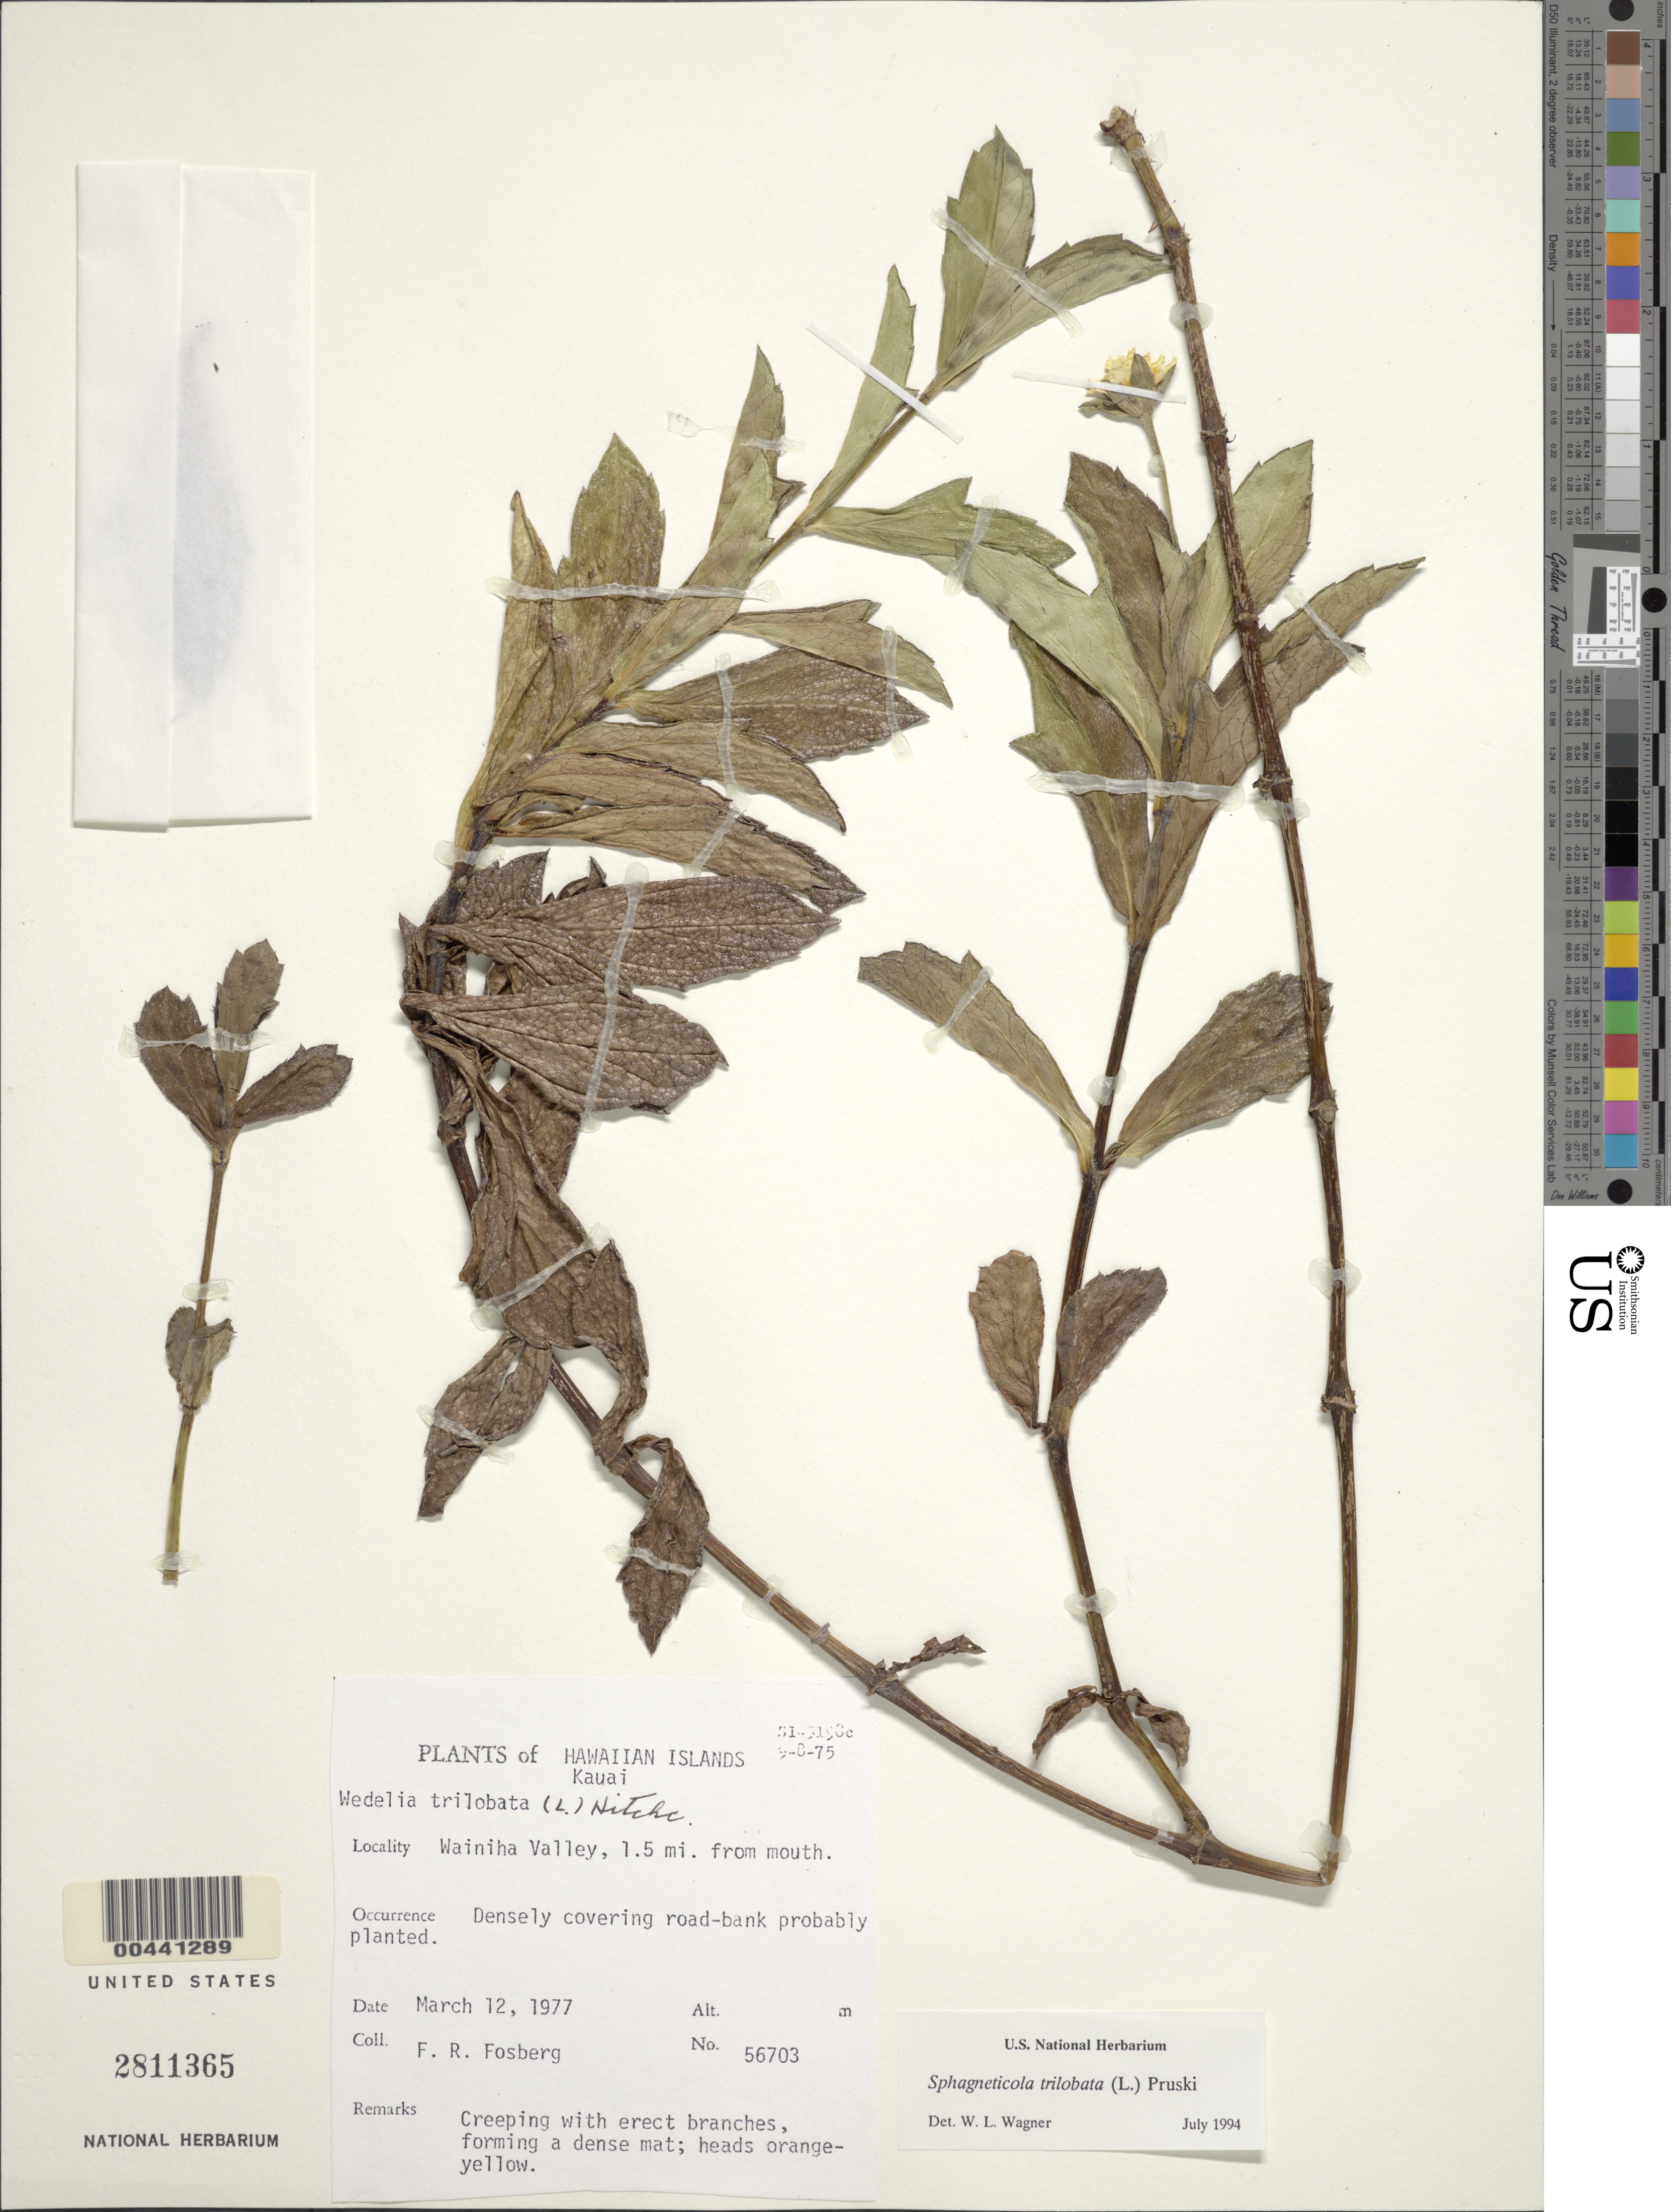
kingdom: Plantae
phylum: Tracheophyta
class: Magnoliopsida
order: Asterales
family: Asteraceae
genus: Sphagneticola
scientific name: Sphagneticola trilobata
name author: (L.) Pruski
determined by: Wagner, W. L., (BOT), Smithsonian Institution - National Museum of Natural History (UNITED STATES)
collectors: F. R. Fosberg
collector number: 56703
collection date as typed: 12 Mar 1977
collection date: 1977-03-12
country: United States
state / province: Hawaii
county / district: Kauai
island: Kaua'i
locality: Wainiha Valley, 1.5 mi from mouth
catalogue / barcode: US 2811365